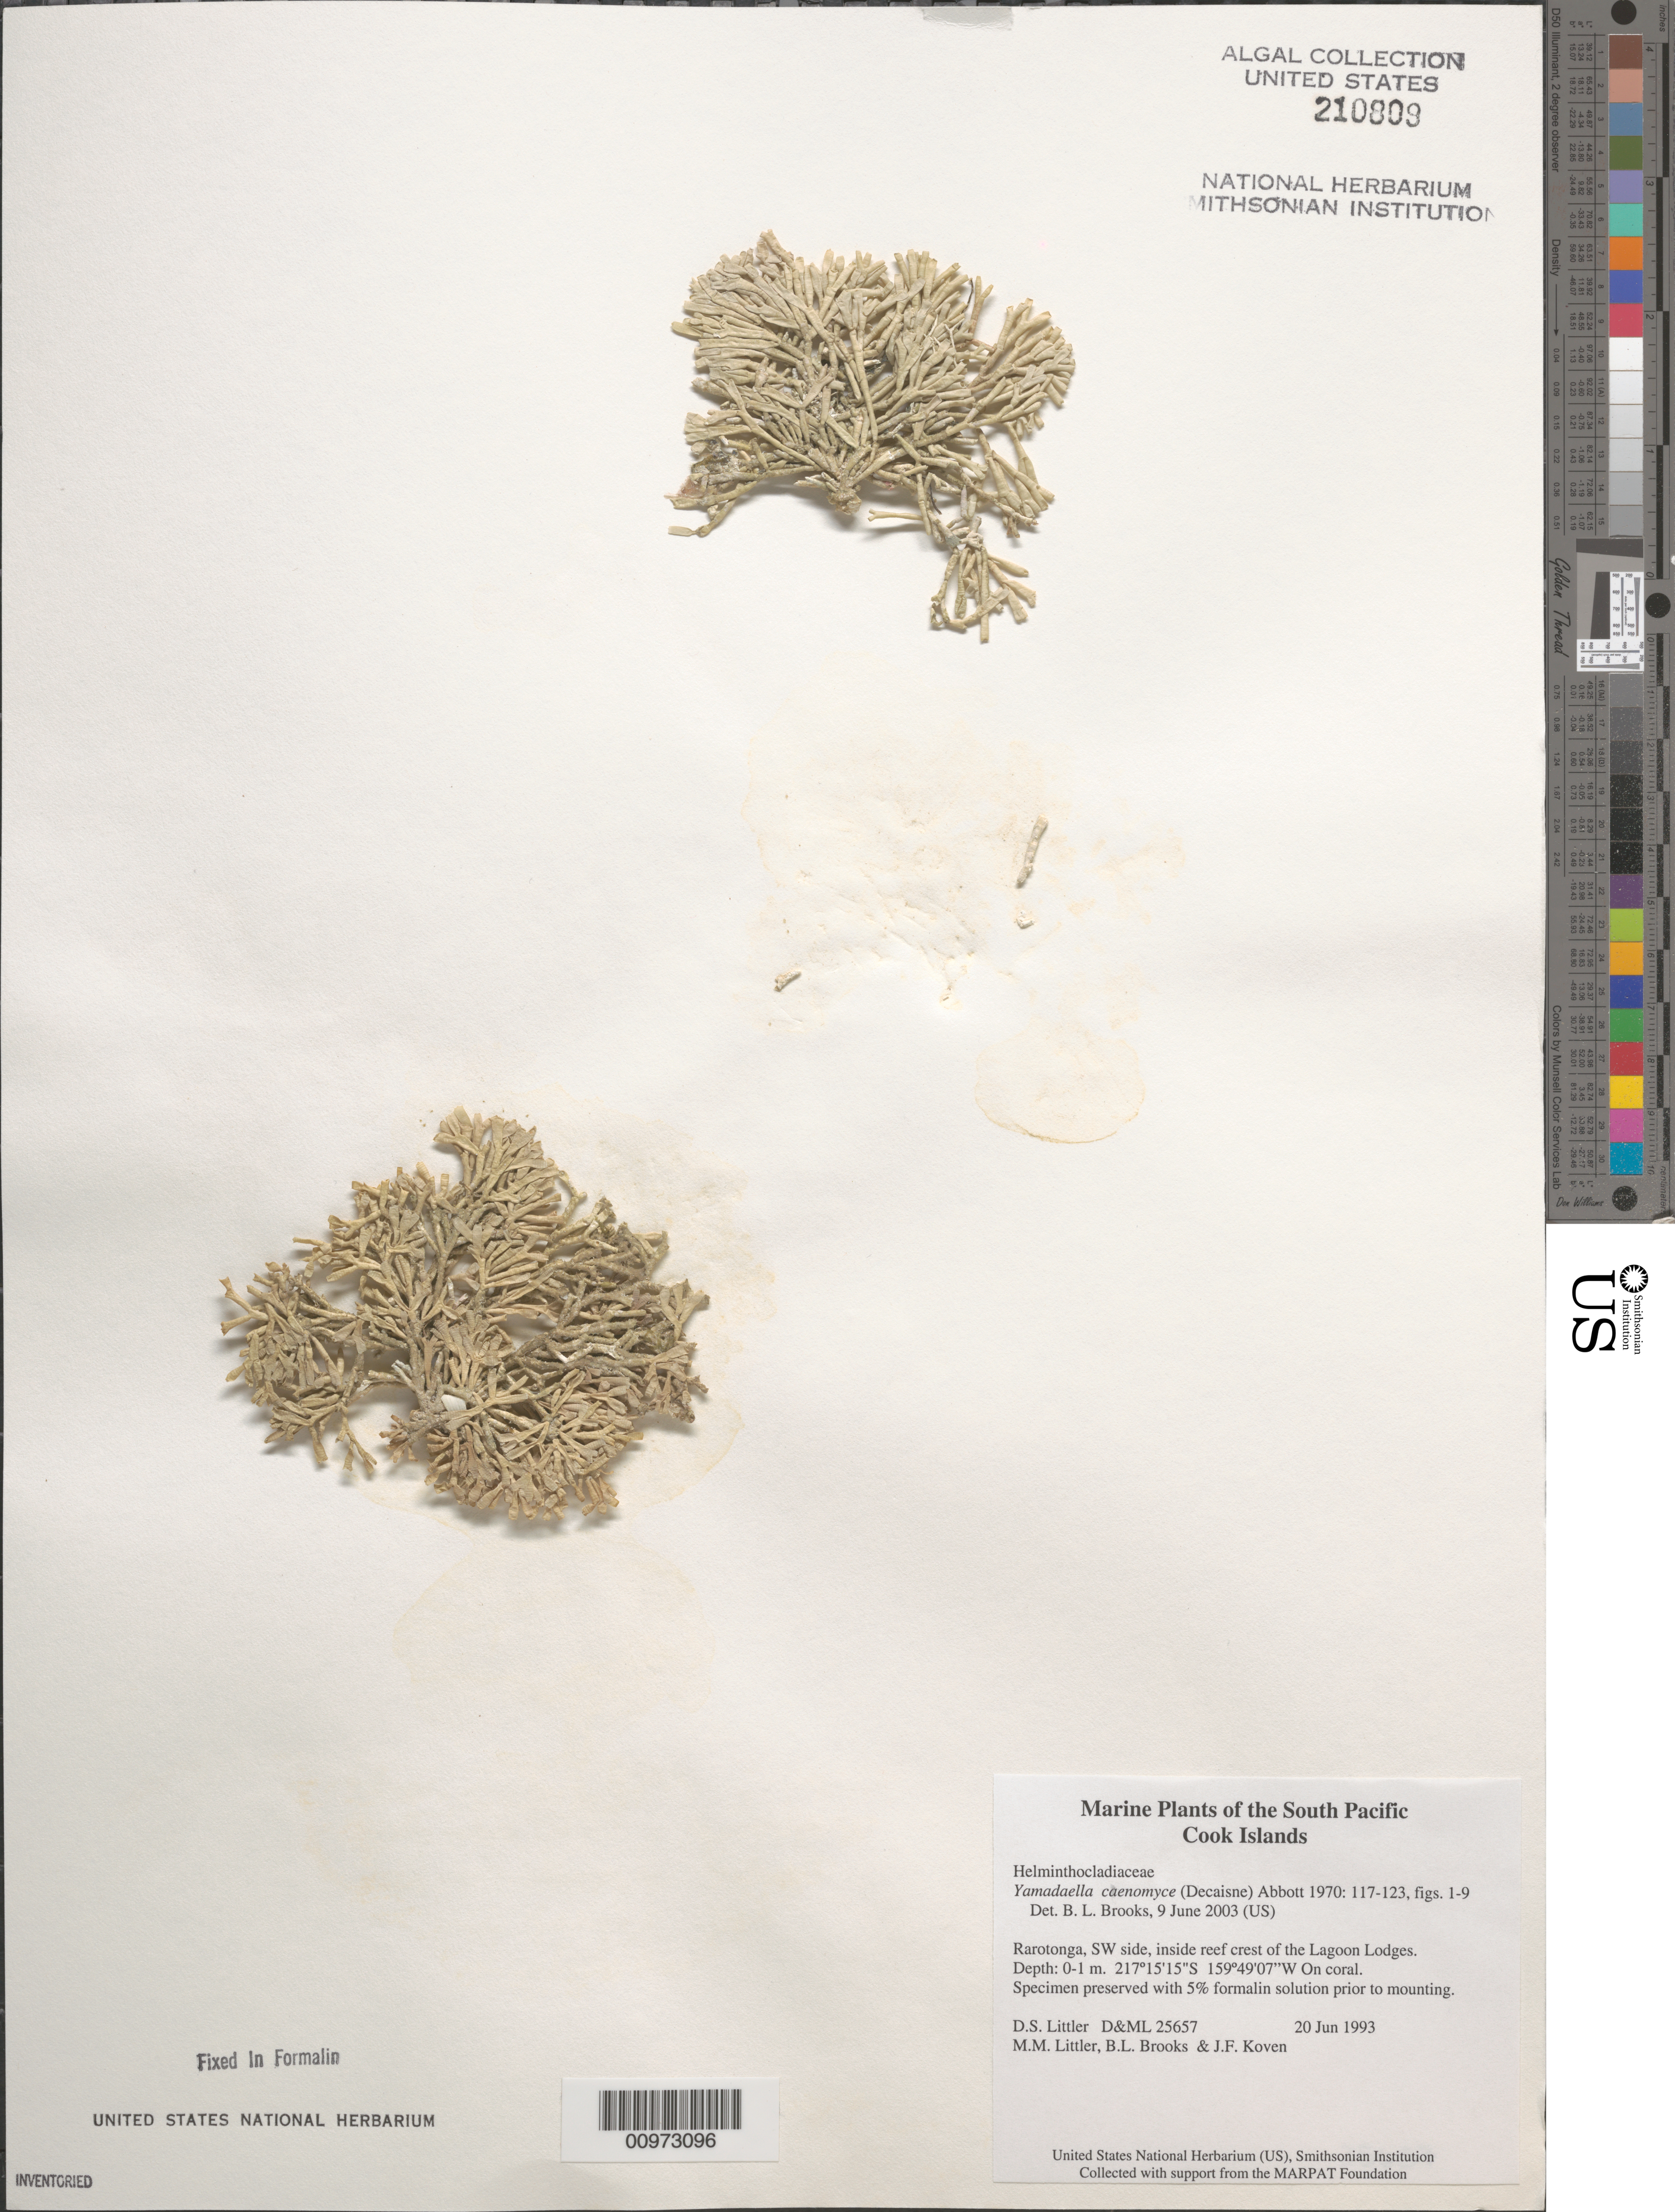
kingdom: Plantae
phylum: Rhodophyta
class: Florideophyceae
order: Nemaliales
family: Liagoraceae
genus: Yamadaella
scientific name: Yamadaella caenomyce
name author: (Decne.) I.A. Abbott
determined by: Brooks, B. L., (BOT), Smithsonian Institution - National Museum of Natural History (UNITED STATES)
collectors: D. S. Littler, M. M. Littler, B. Brooks & J. Koven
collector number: D&ML 25657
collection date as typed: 20 Jun 1993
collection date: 1993-06-20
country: Cook Islands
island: Rarotonga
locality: Lagoon Lodges, inside reef crest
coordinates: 21 15'15"S, 159 49'07"W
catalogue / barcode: US 210809